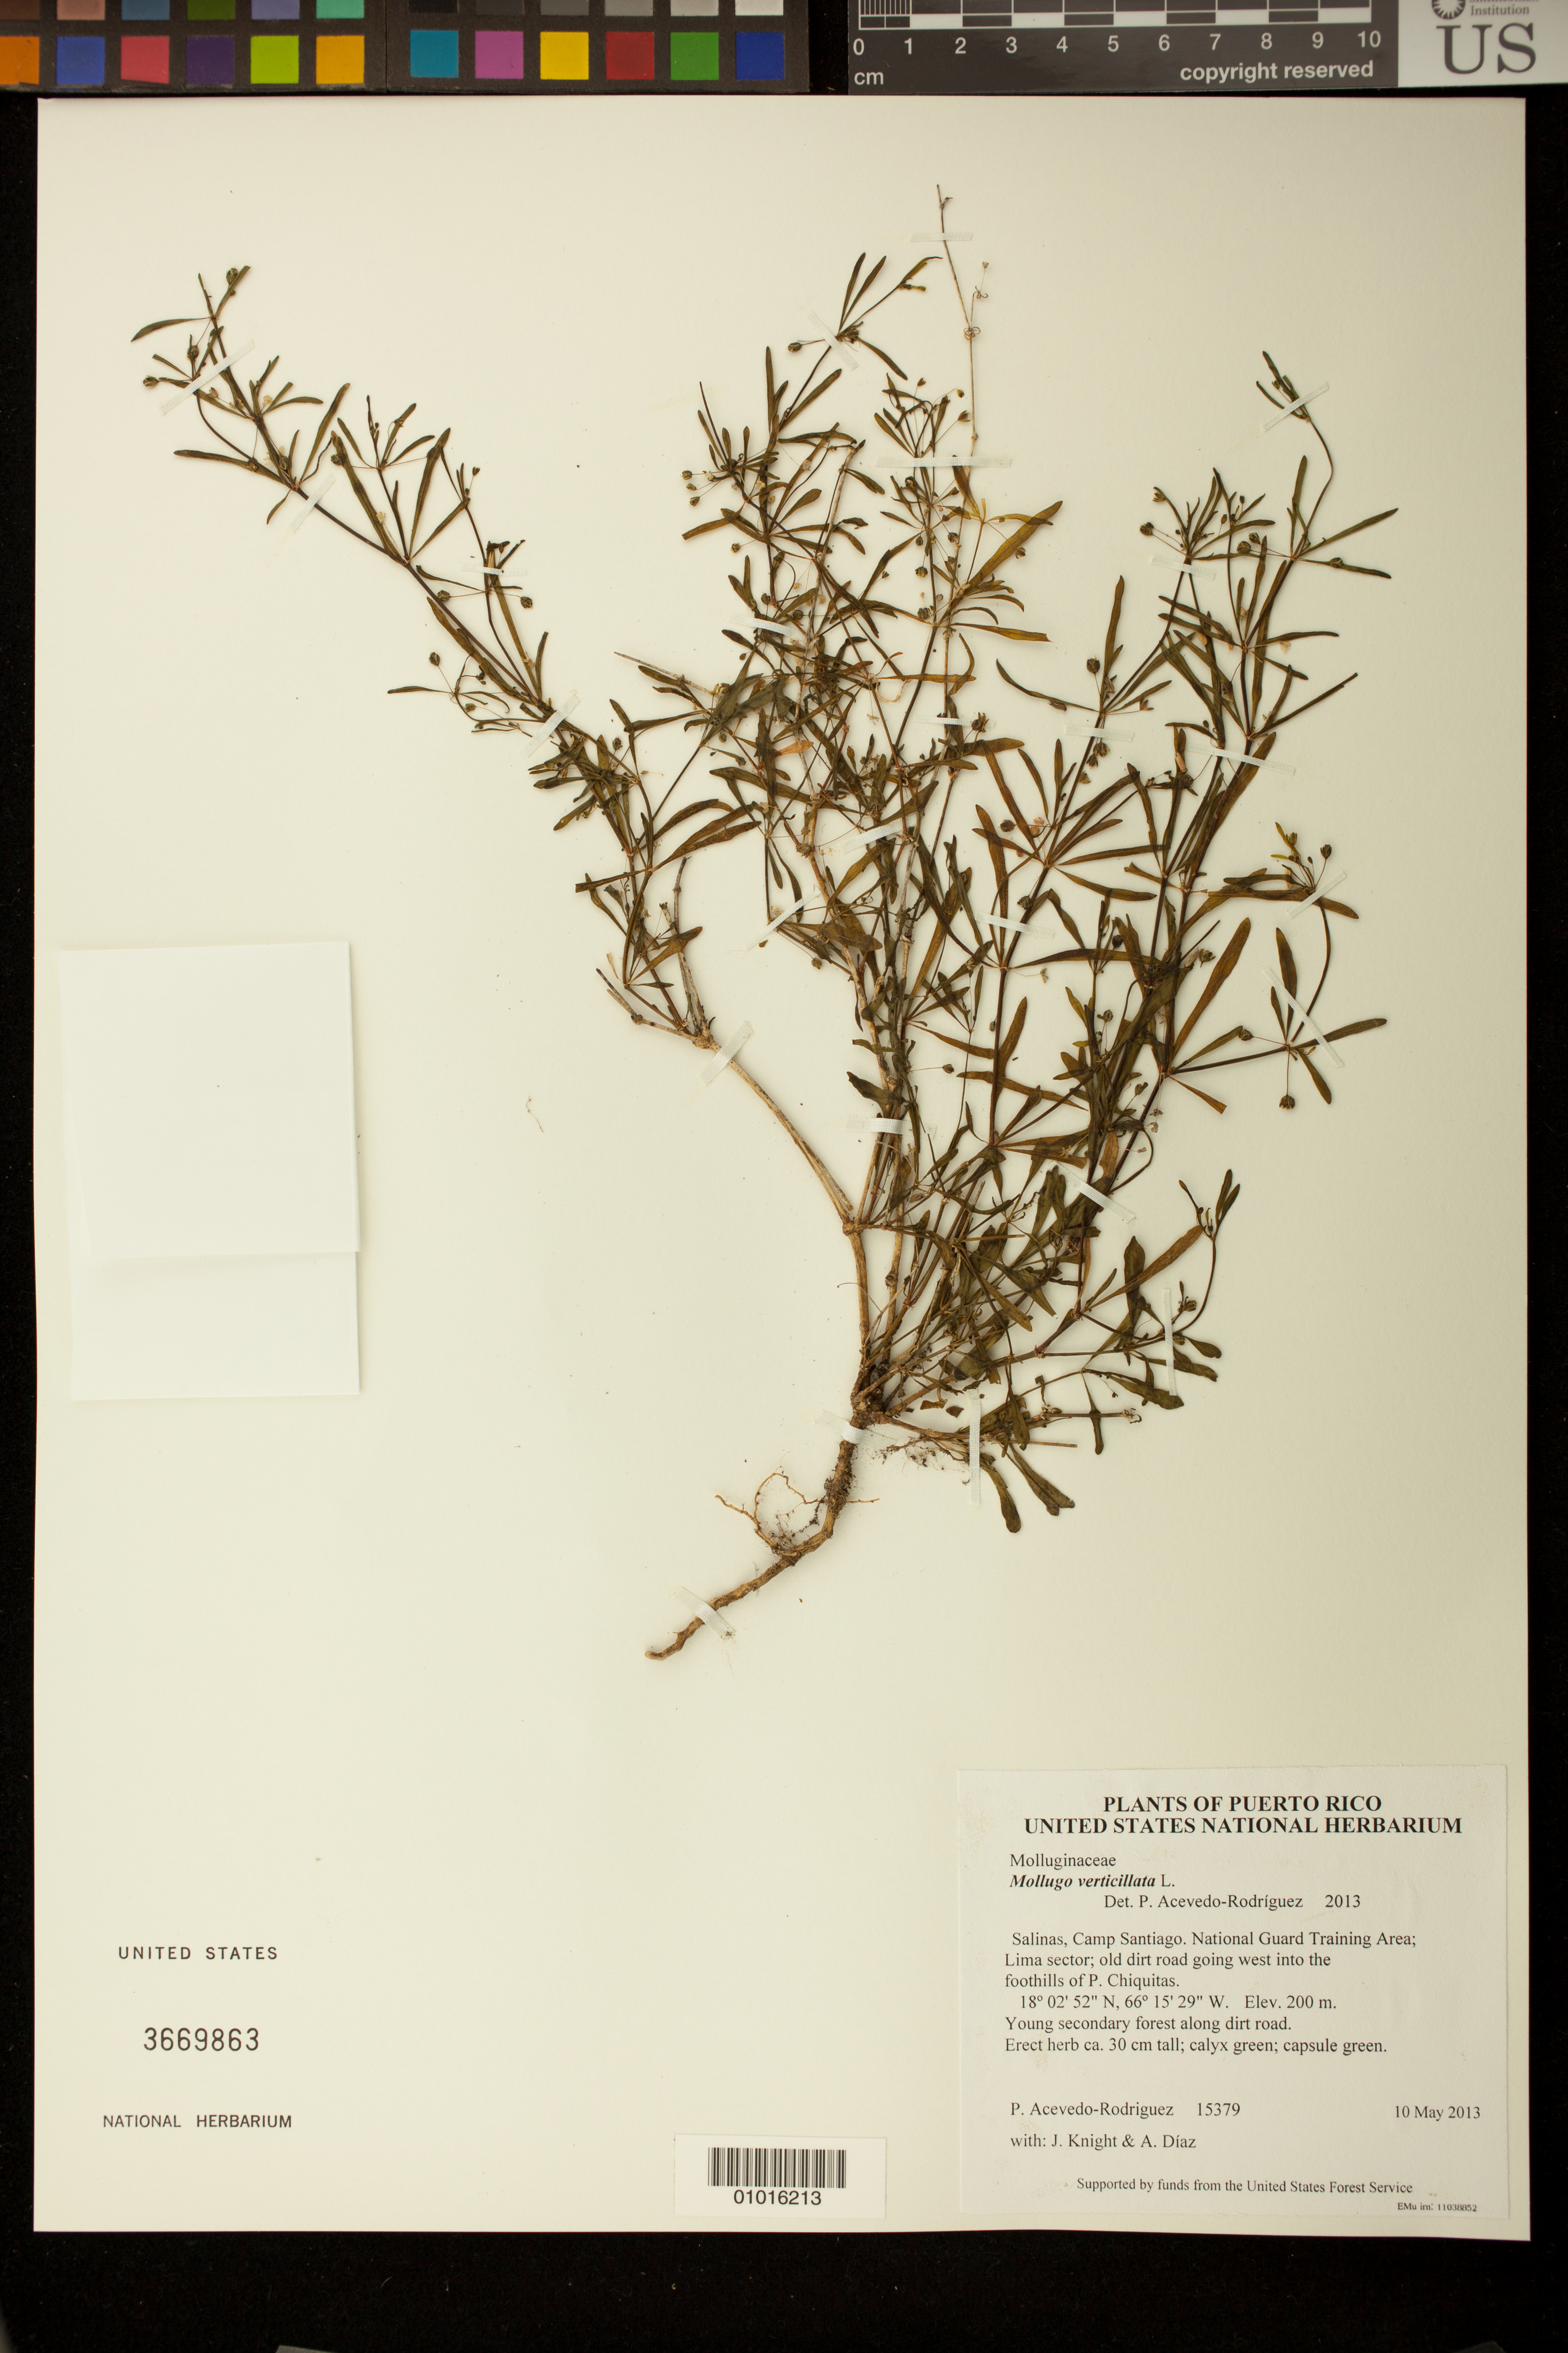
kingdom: Plantae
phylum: Tracheophyta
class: Magnoliopsida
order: Caryophyllales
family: Molluginaceae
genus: Mollugo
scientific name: Mollugo verticillata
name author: L.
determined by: Acevedo-Rodríguez, P., (BOT), Smithsonian Institution - National Museum of Natural History (UNITED STATES)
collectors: P. Acevedo-Rodr., J. Knight & A. Díaz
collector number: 15379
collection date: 2013-05-10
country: Puerto Rico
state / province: Salinas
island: Puerto Rico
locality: Camp Santiago. National Guard Training Area; Lima sector; old dirt road going west into the foothills of P. Chiquitas.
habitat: Young secondary forest along dirt road.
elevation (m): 200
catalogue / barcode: US 3669863